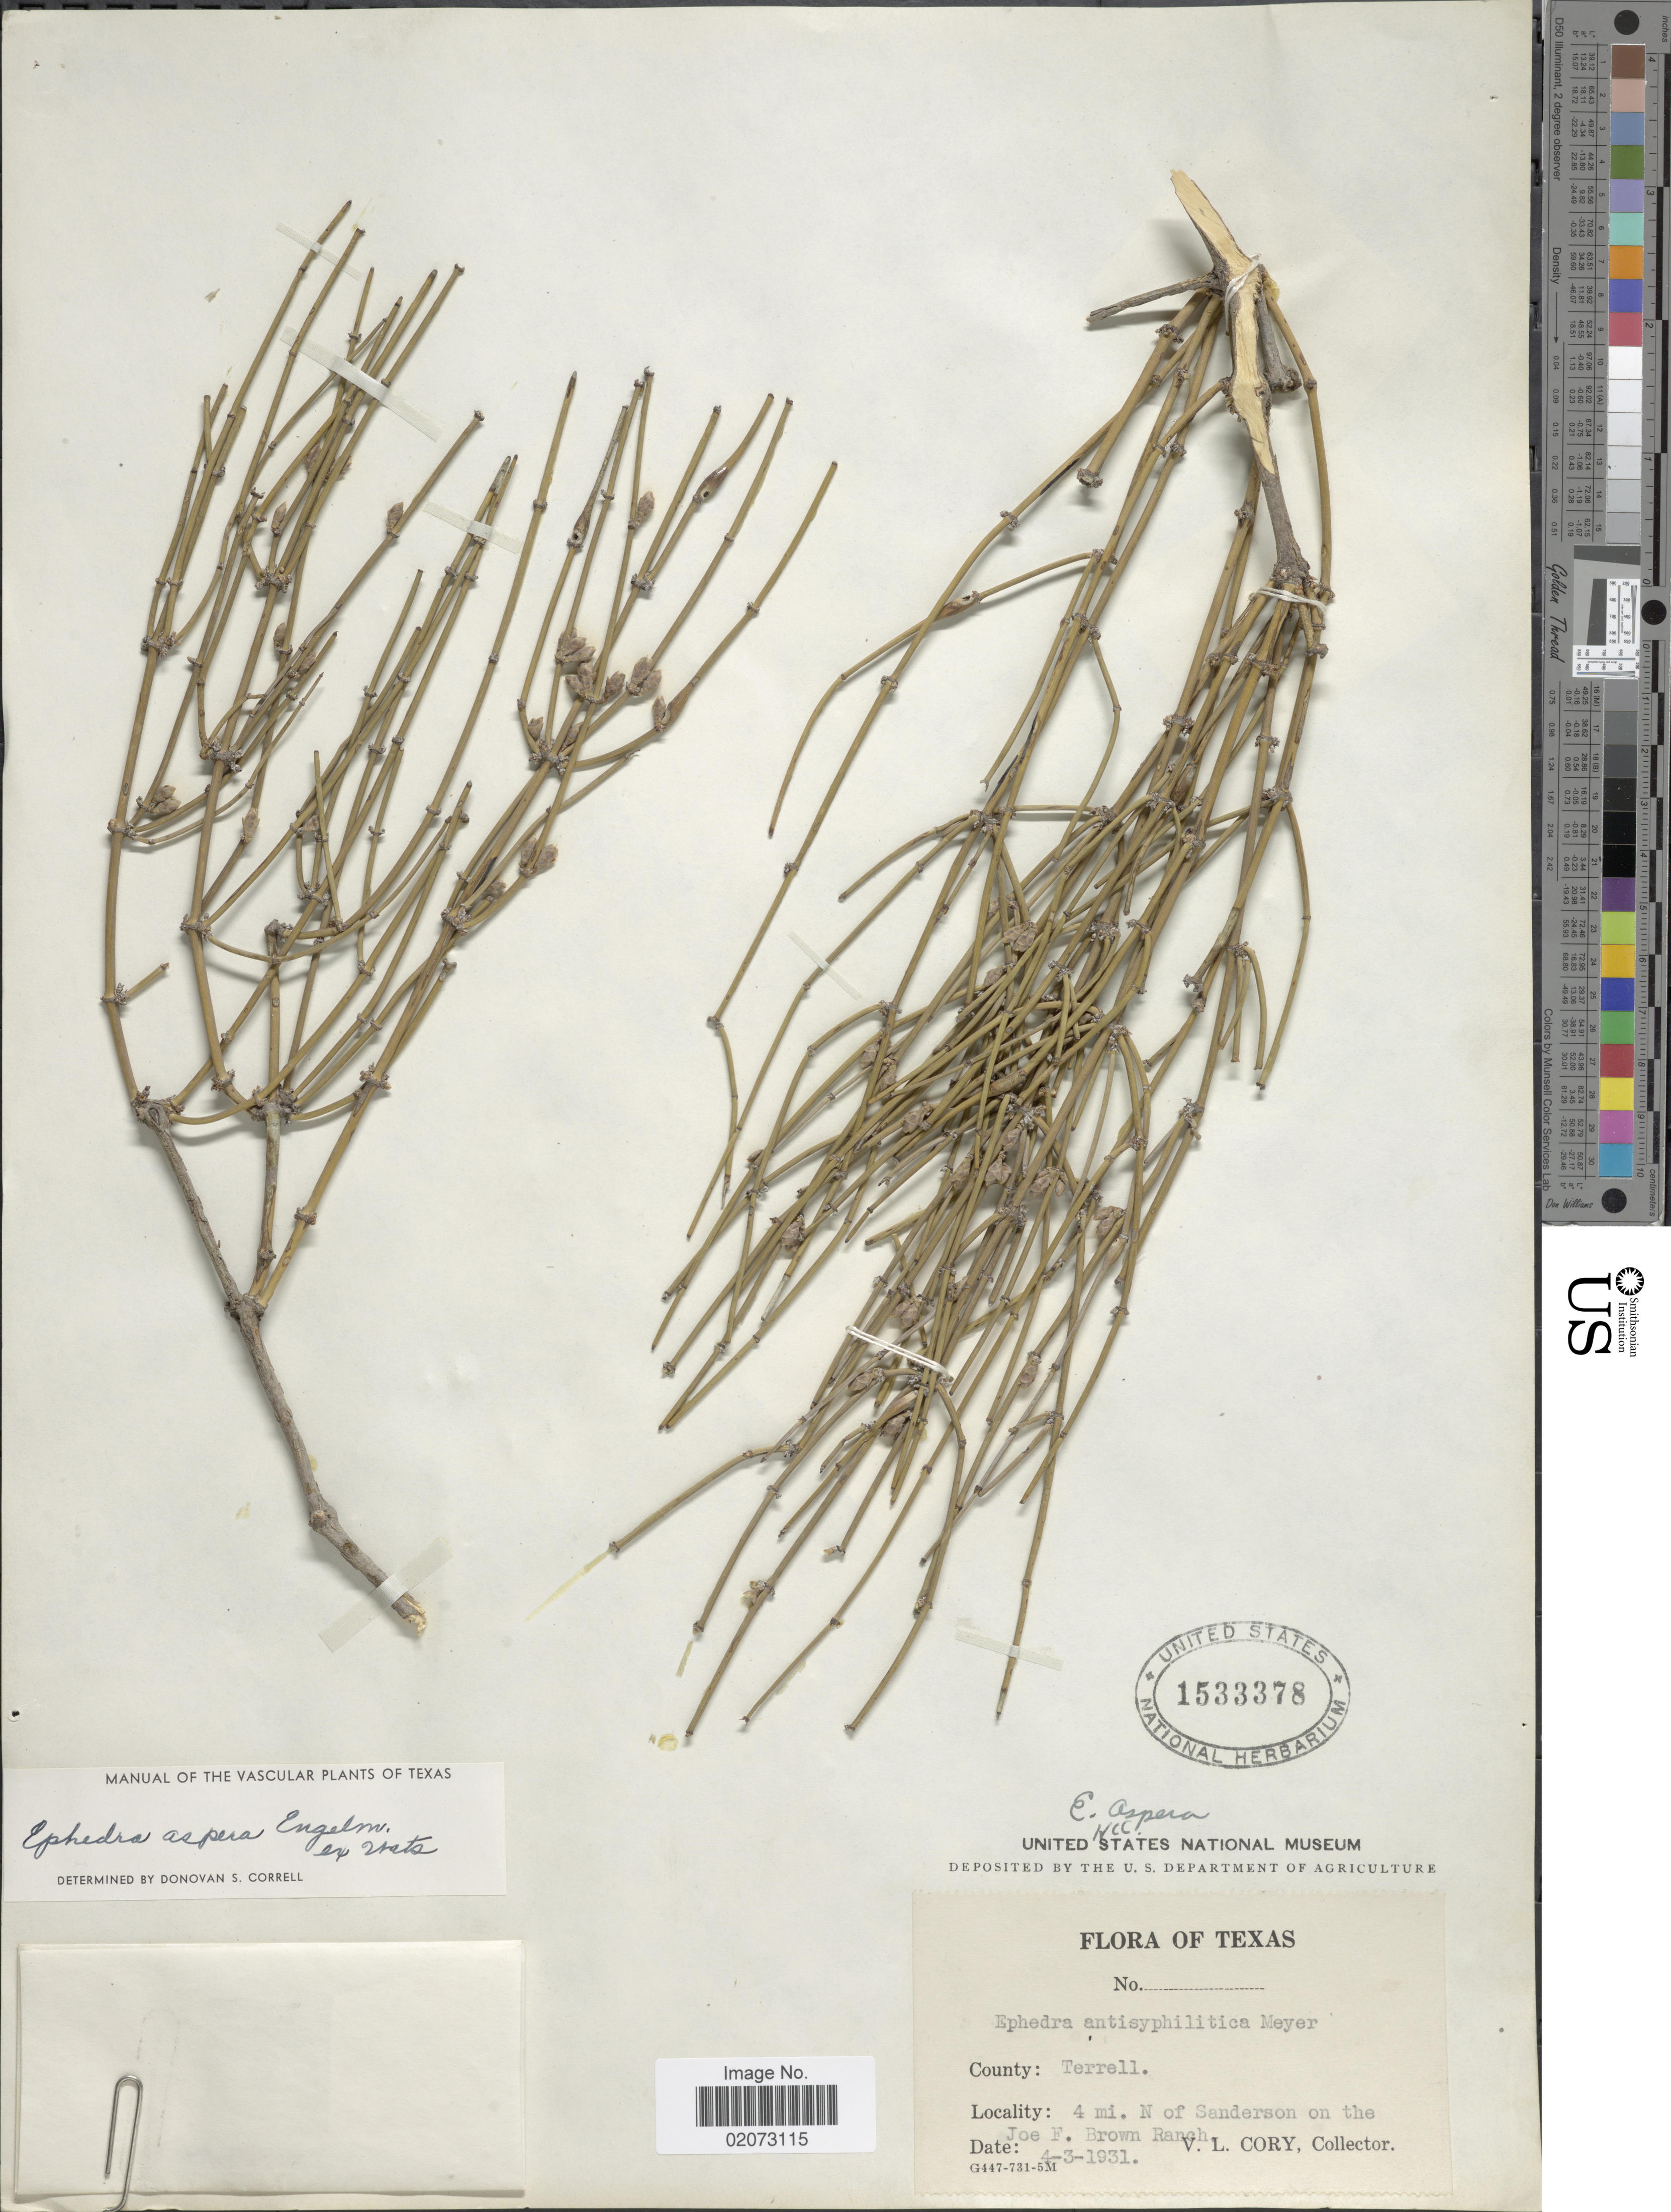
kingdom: Plantae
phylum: Tracheophyta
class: Gnetopsida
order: Ephedrales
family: Ephedraceae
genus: Ephedra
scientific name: Ephedra aspera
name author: Engelm. ex S. Watson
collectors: V. Cory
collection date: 1931-04-03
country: United States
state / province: Texas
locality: County: Terrell. 4 mi. N of Sanderson on the Joe F. Brown Ranch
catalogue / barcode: US 1533378